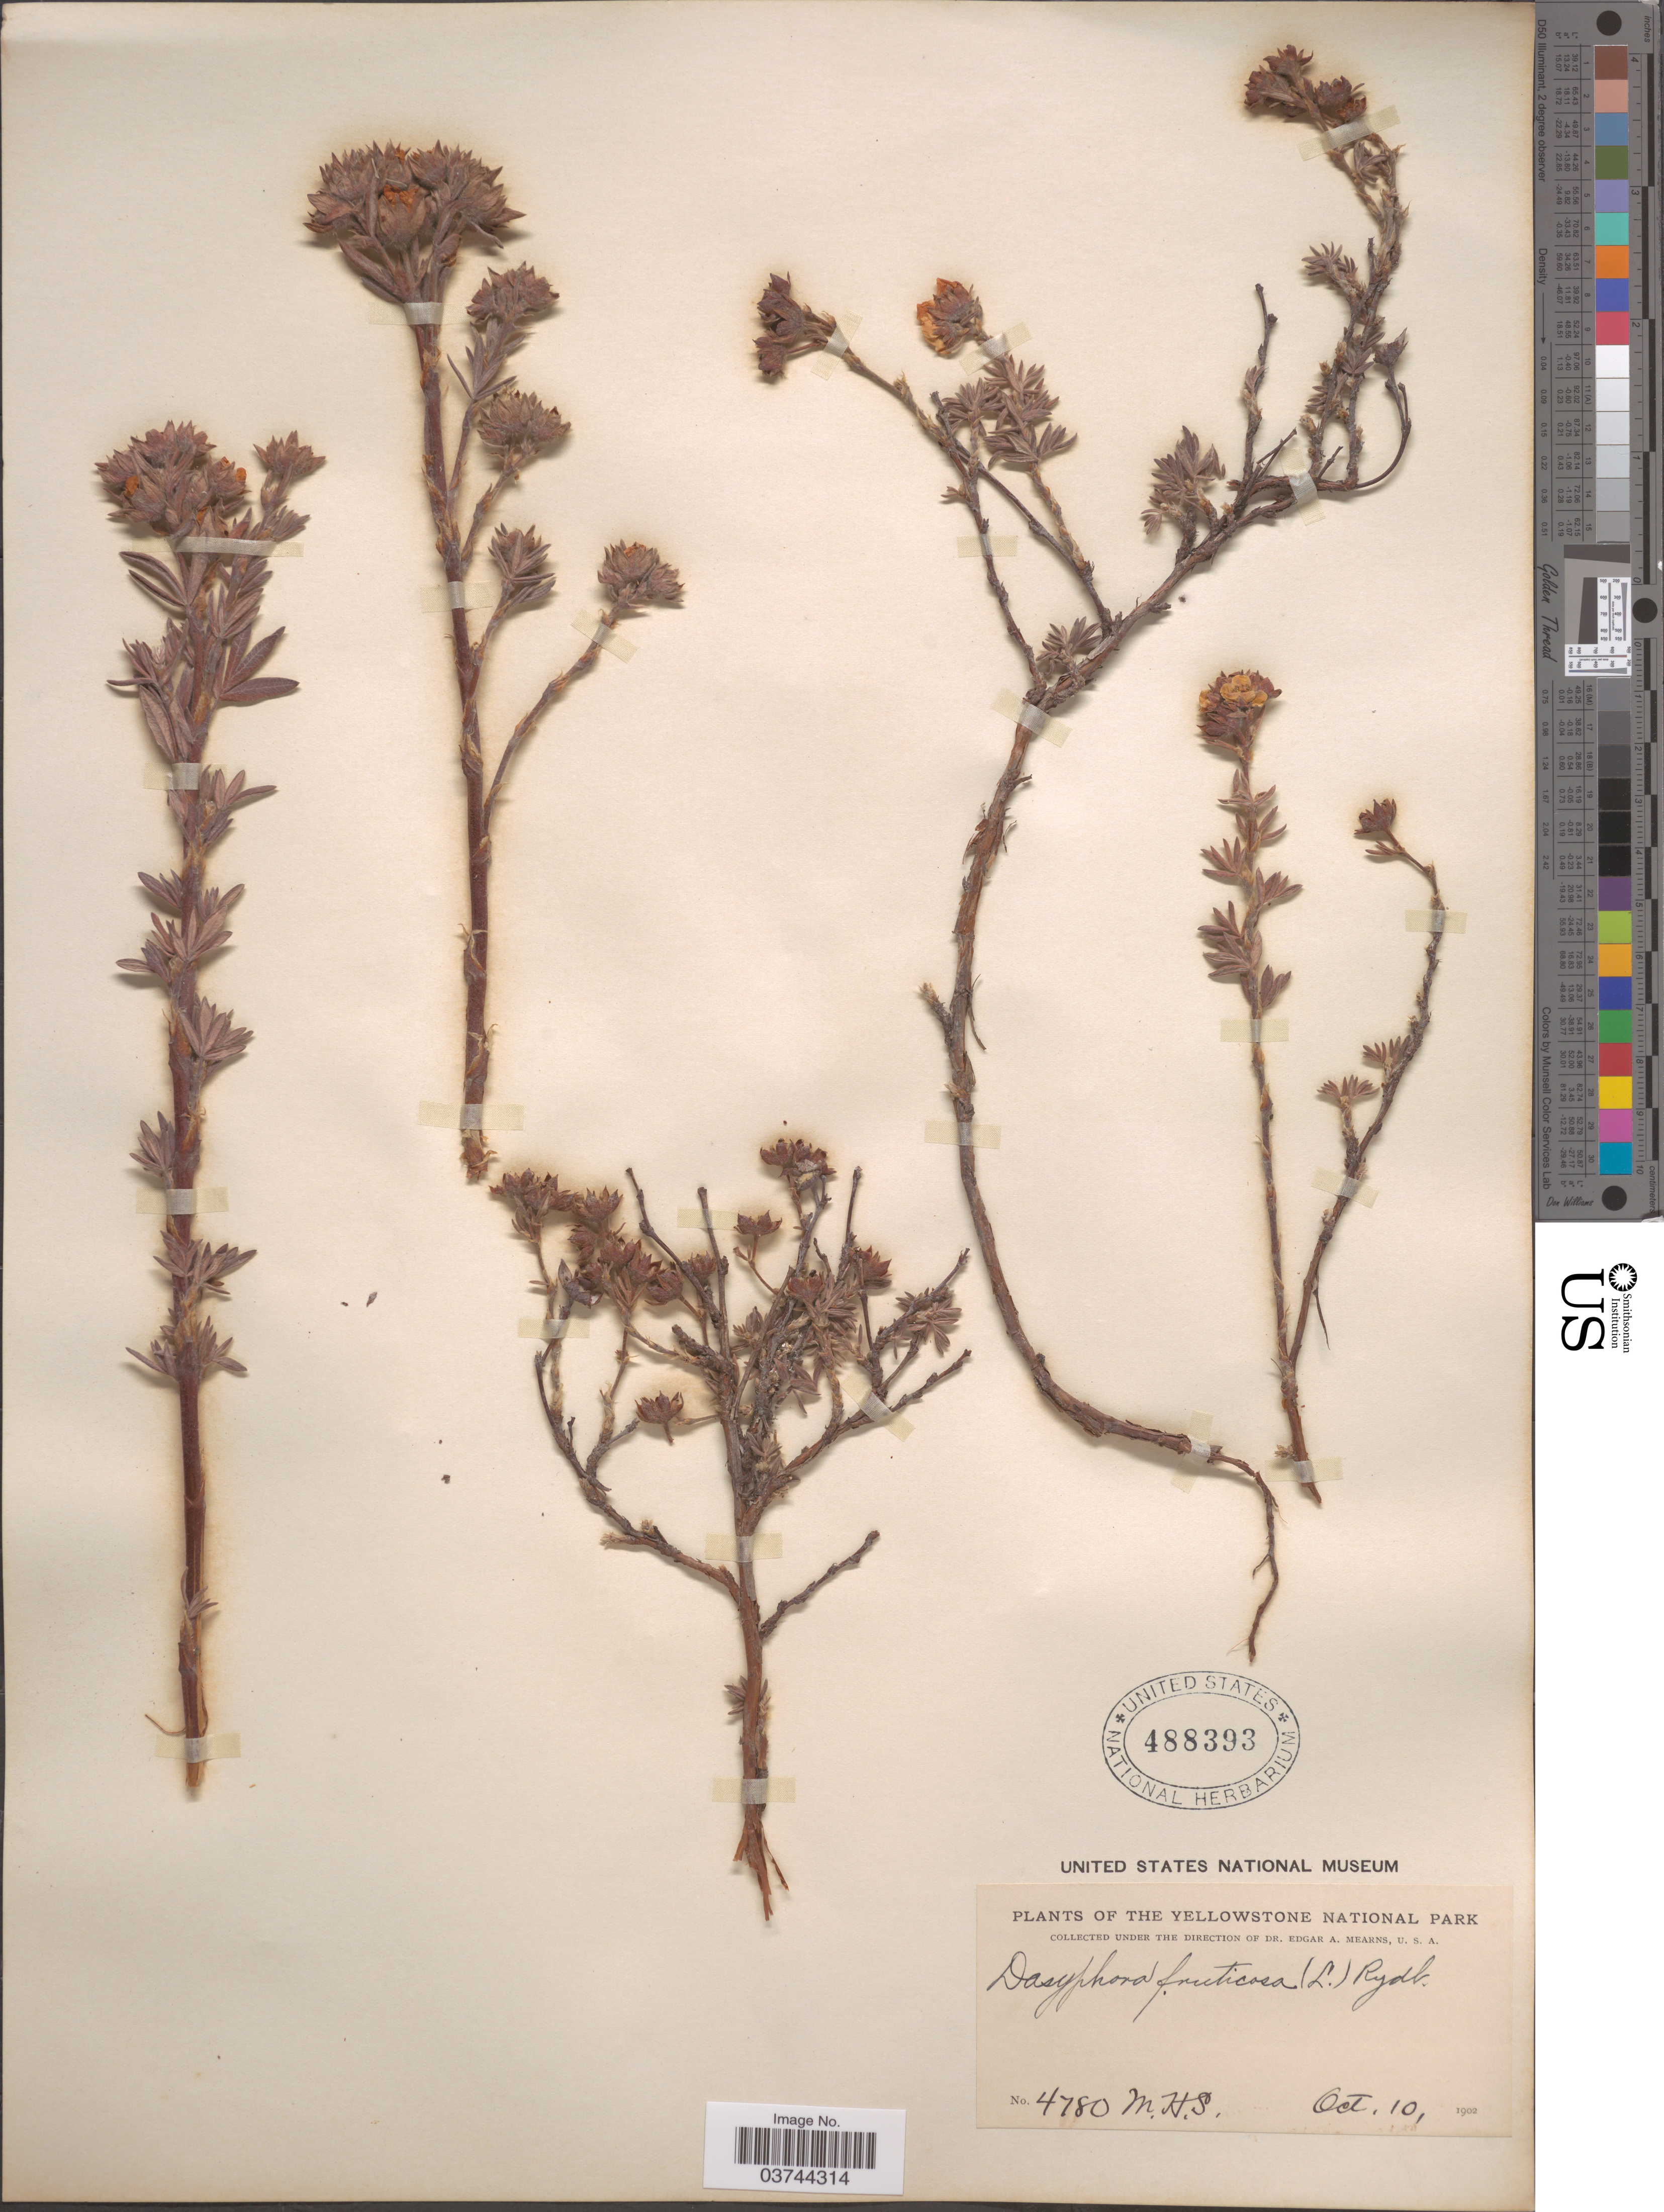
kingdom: Plantae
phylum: Tracheophyta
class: Magnoliopsida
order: Rosales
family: Rosaceae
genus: Dasiphora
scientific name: Dasiphora fruticosa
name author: (L.) Rydb.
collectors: M. H. S.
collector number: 4780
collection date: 1902-10-10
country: United States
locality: The Yellowstone National Park.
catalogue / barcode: US 488393